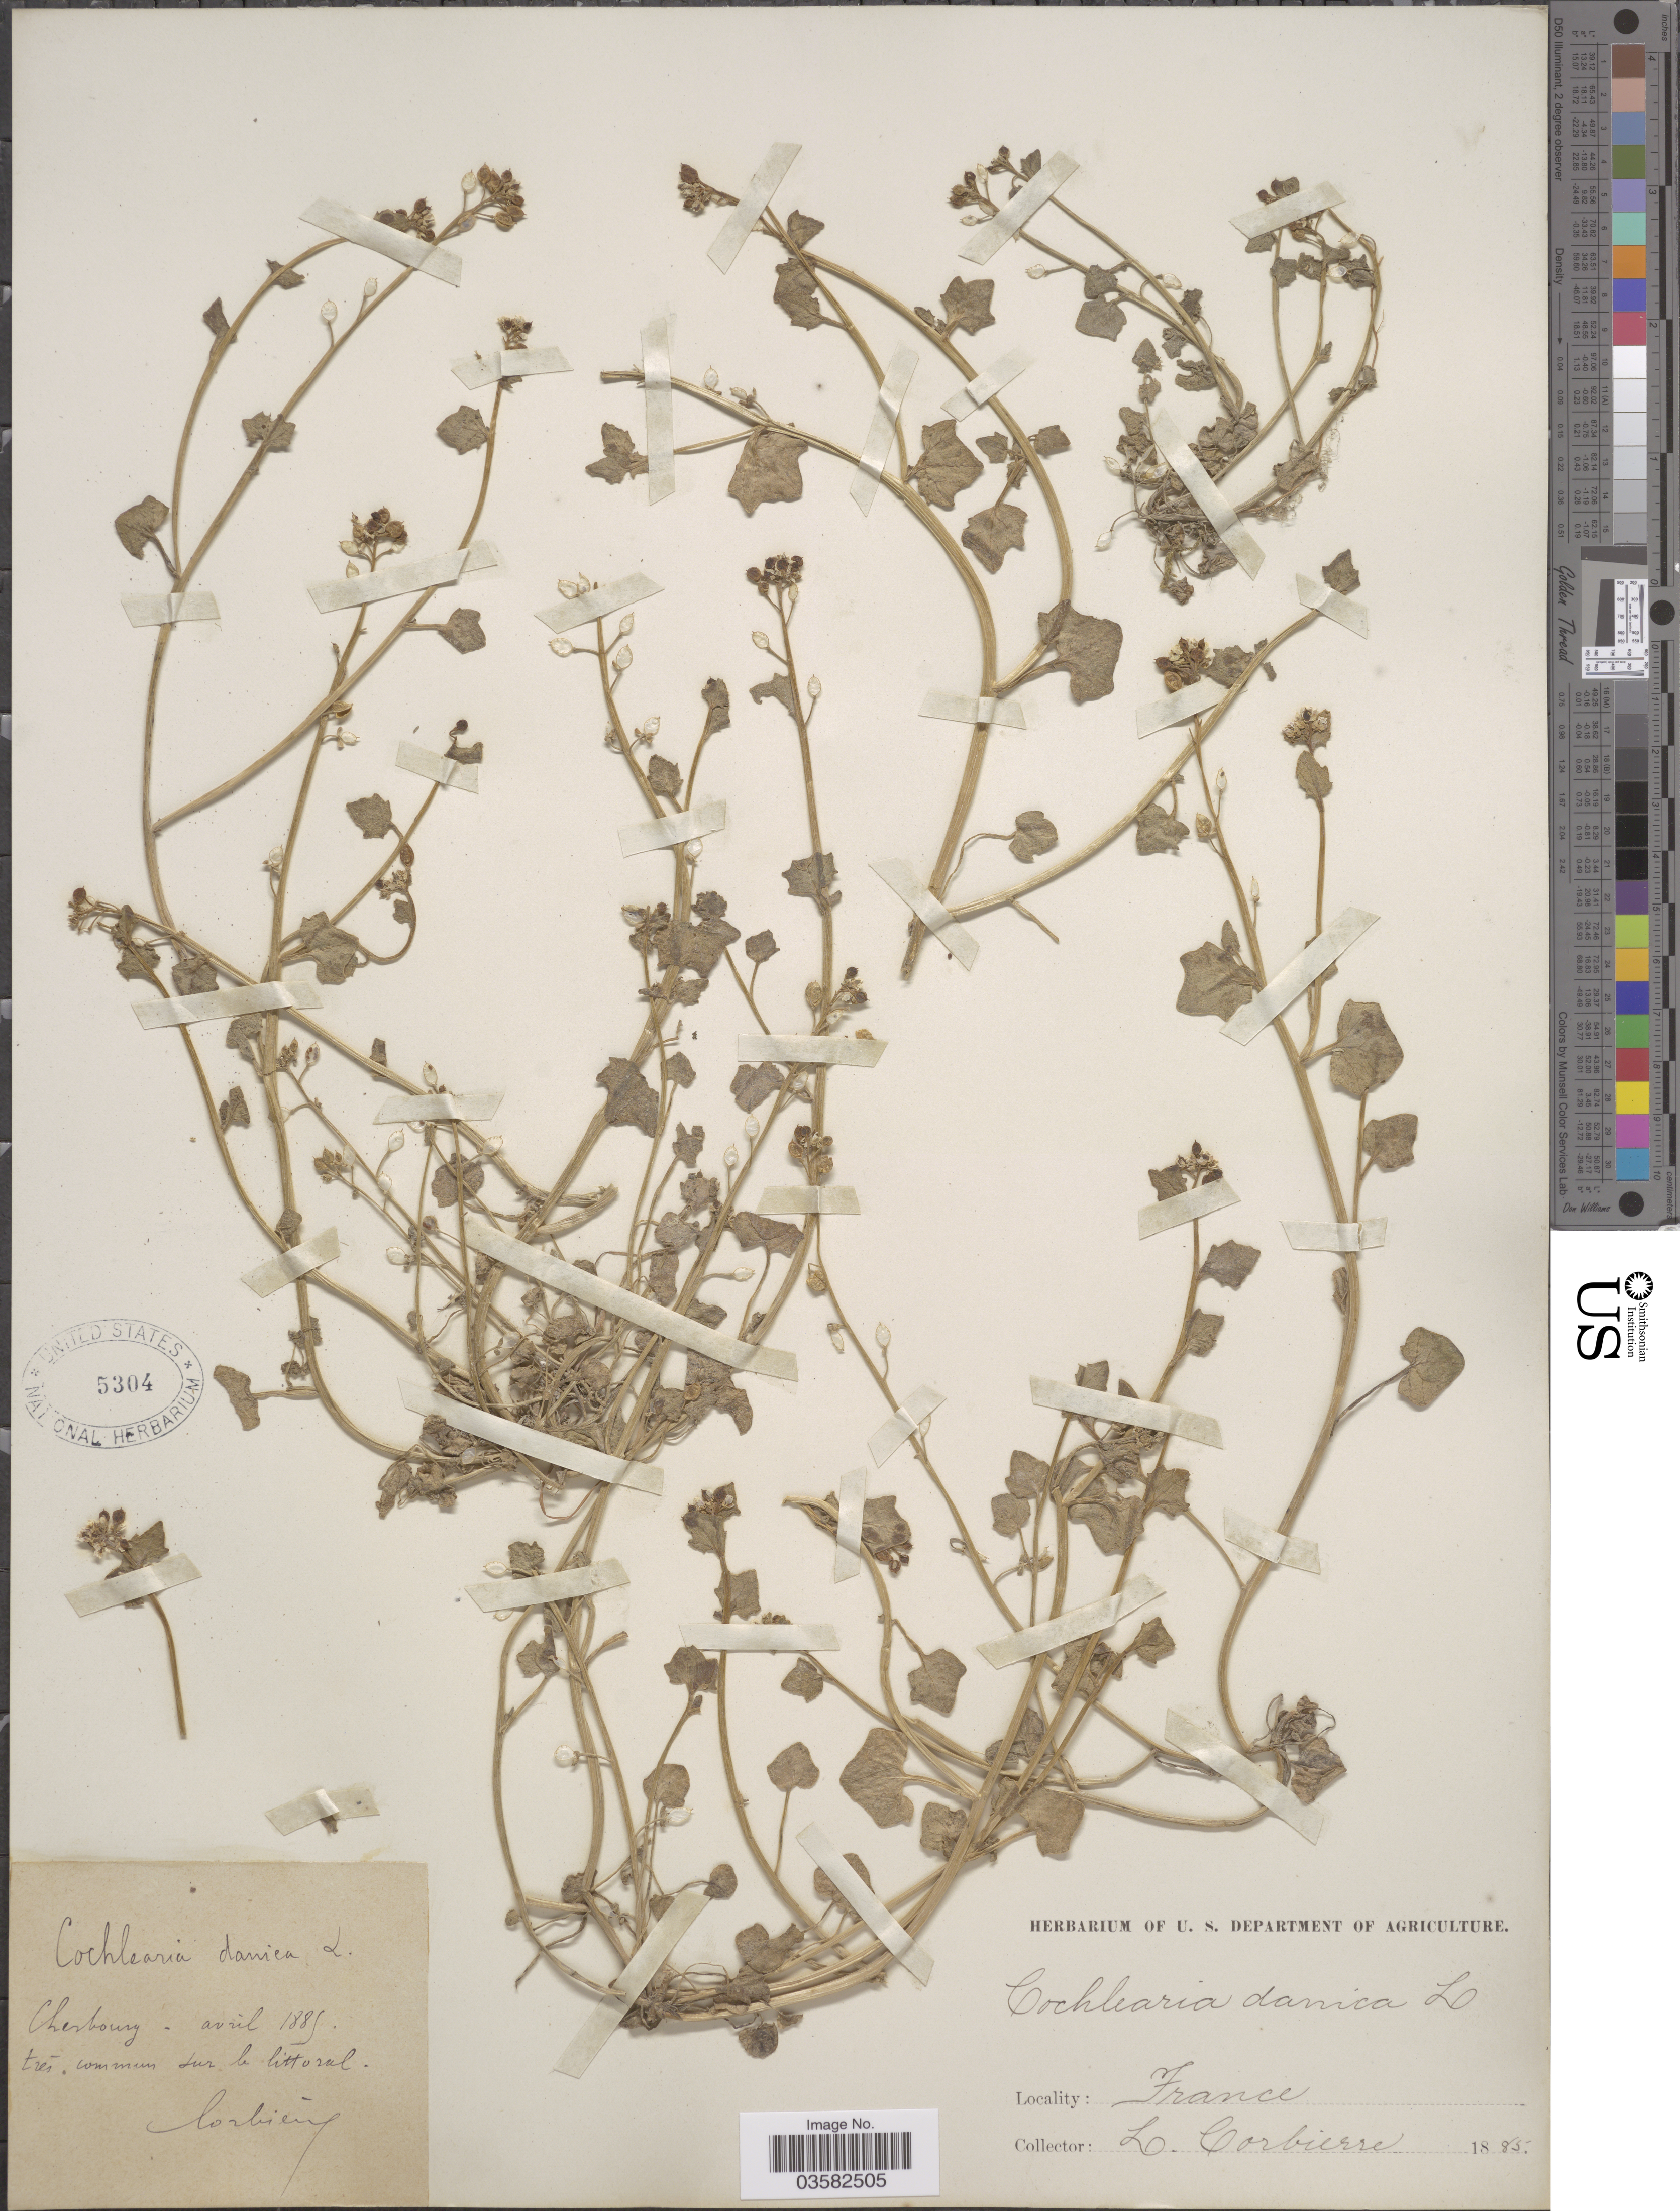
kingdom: Plantae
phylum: Tracheophyta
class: Magnoliopsida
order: Brassicales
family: Brassicaceae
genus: Cochlearia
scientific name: Cochlearia danica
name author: L.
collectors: L. Corbierre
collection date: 1885-04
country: France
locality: Cherbourg. trés. commun sur le littoral.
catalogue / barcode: US 5304